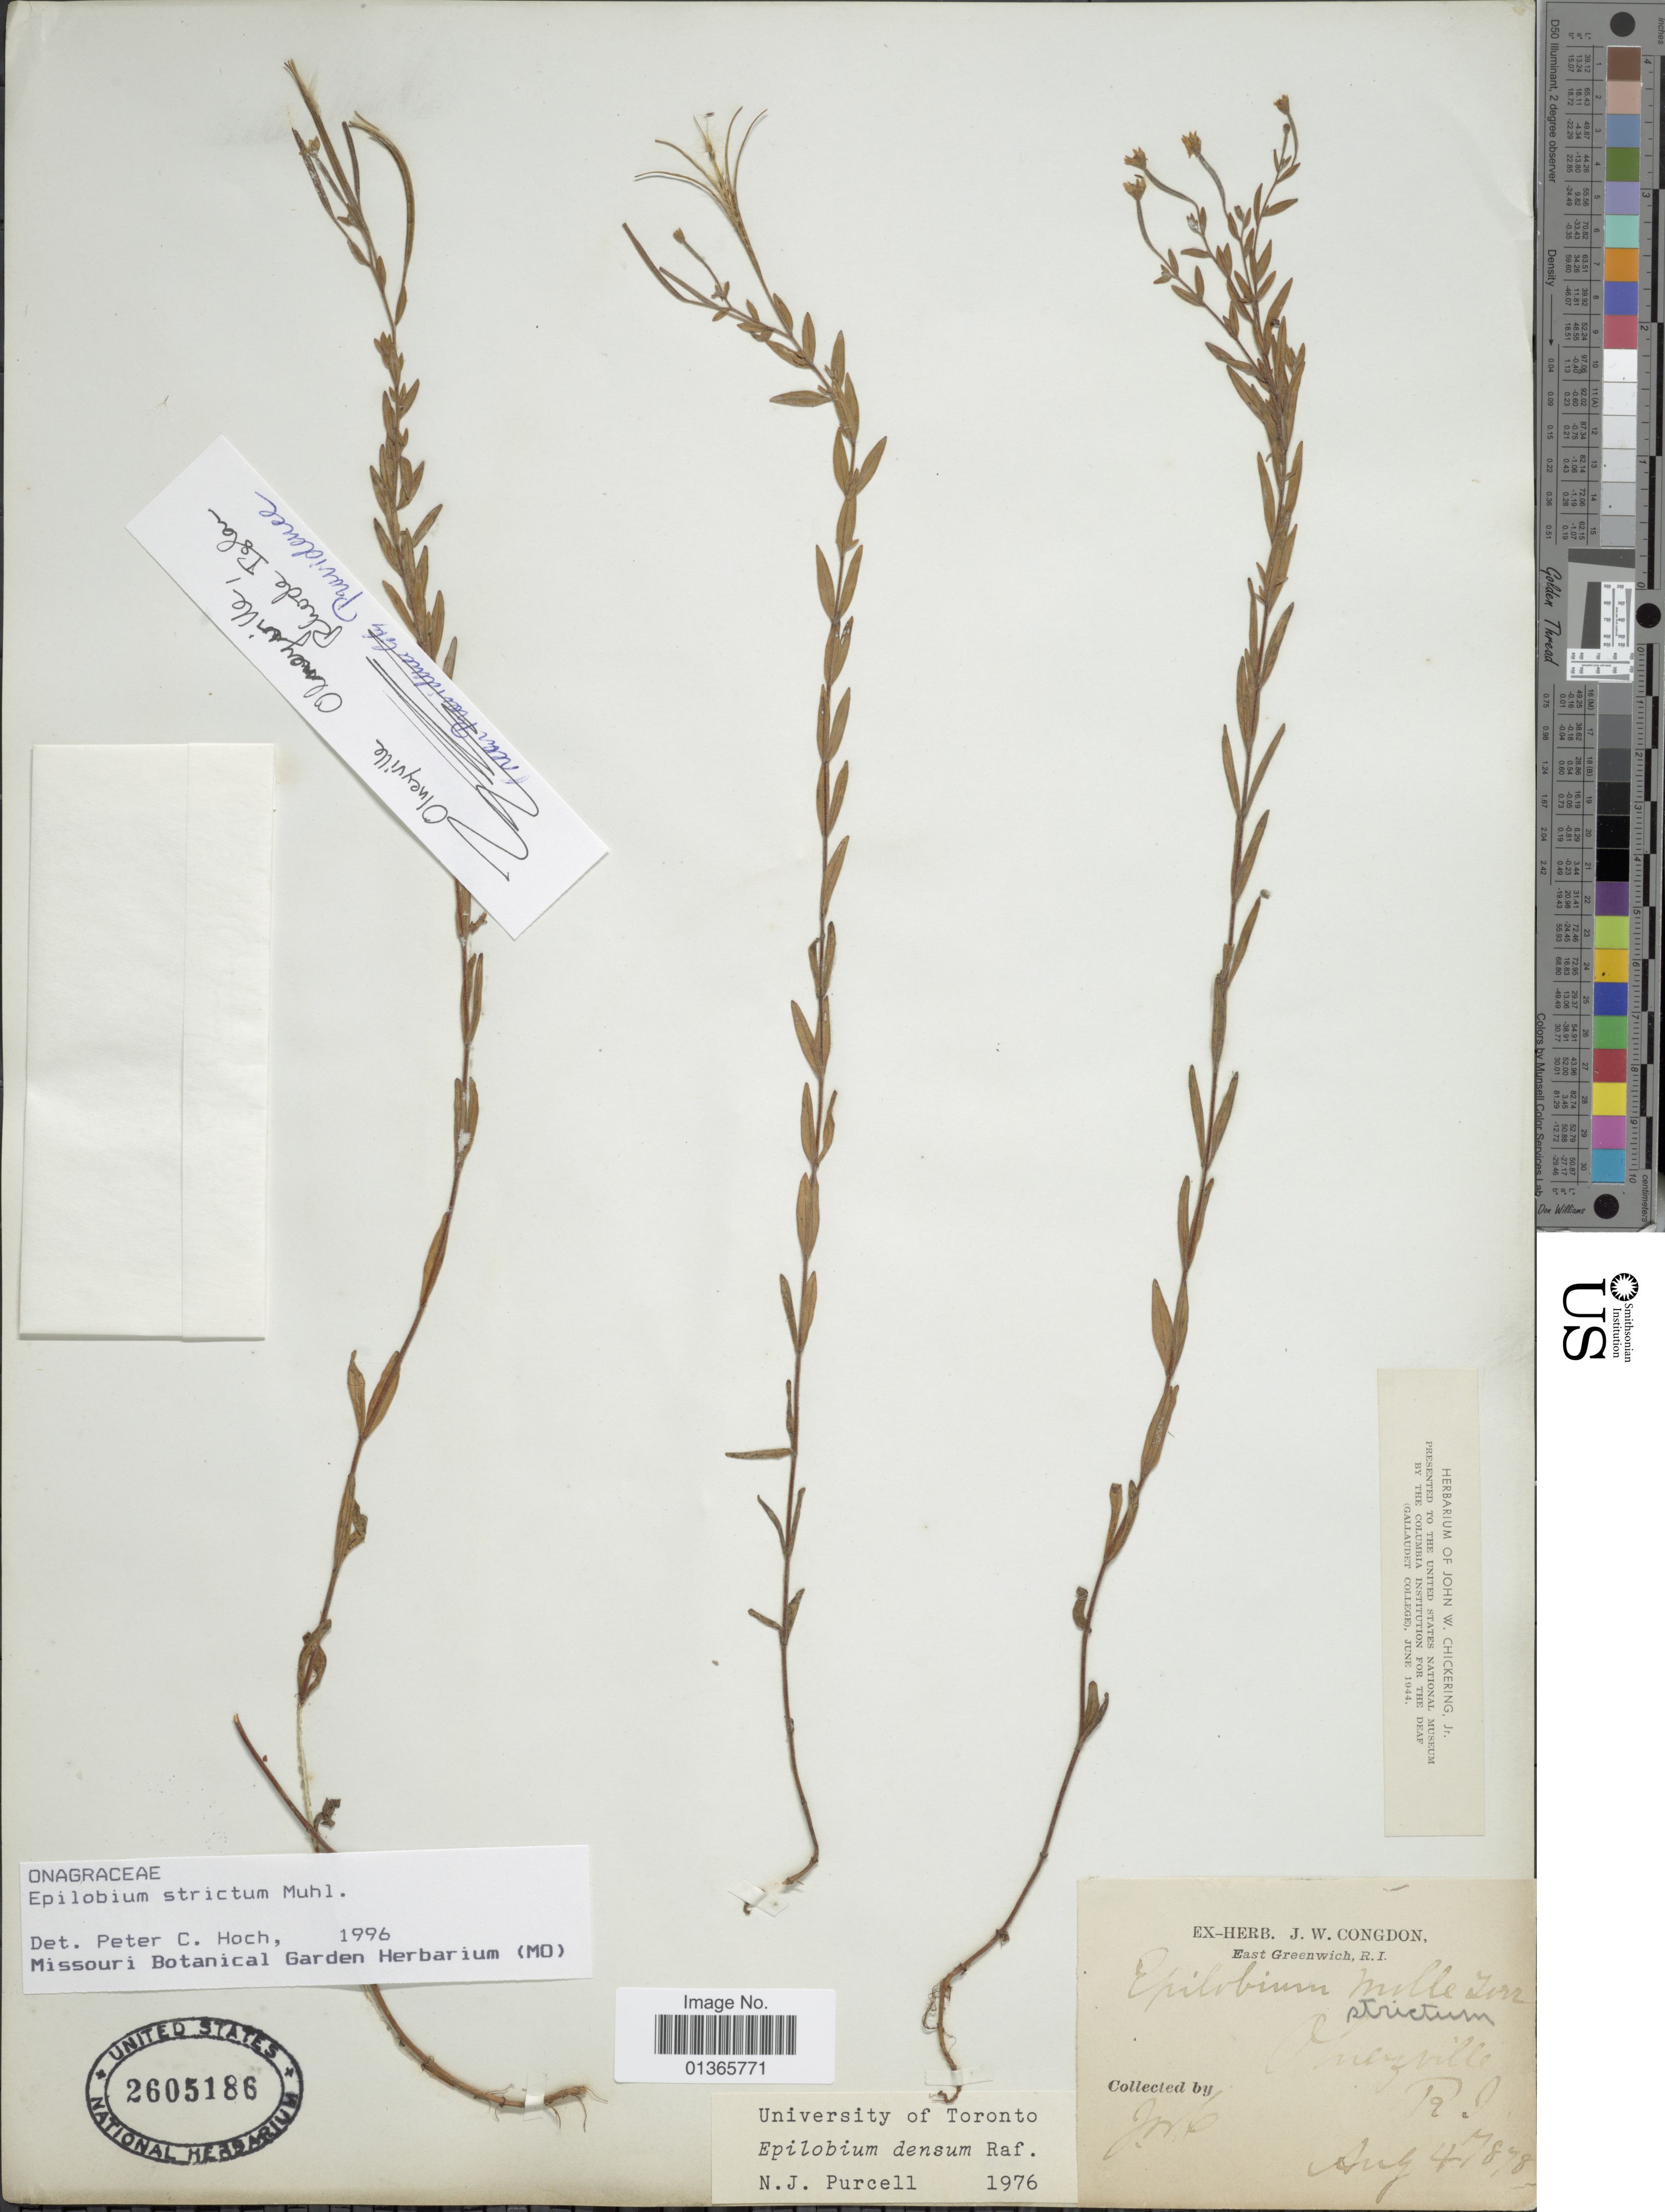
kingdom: Plantae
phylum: Tracheophyta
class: Magnoliopsida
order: Myrtales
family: Onagraceae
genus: Epilobium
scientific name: Epilobium strictum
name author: Muhl.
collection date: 1878-08-04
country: United States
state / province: Rhode Island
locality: East Greenwich.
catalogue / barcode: US 2605186